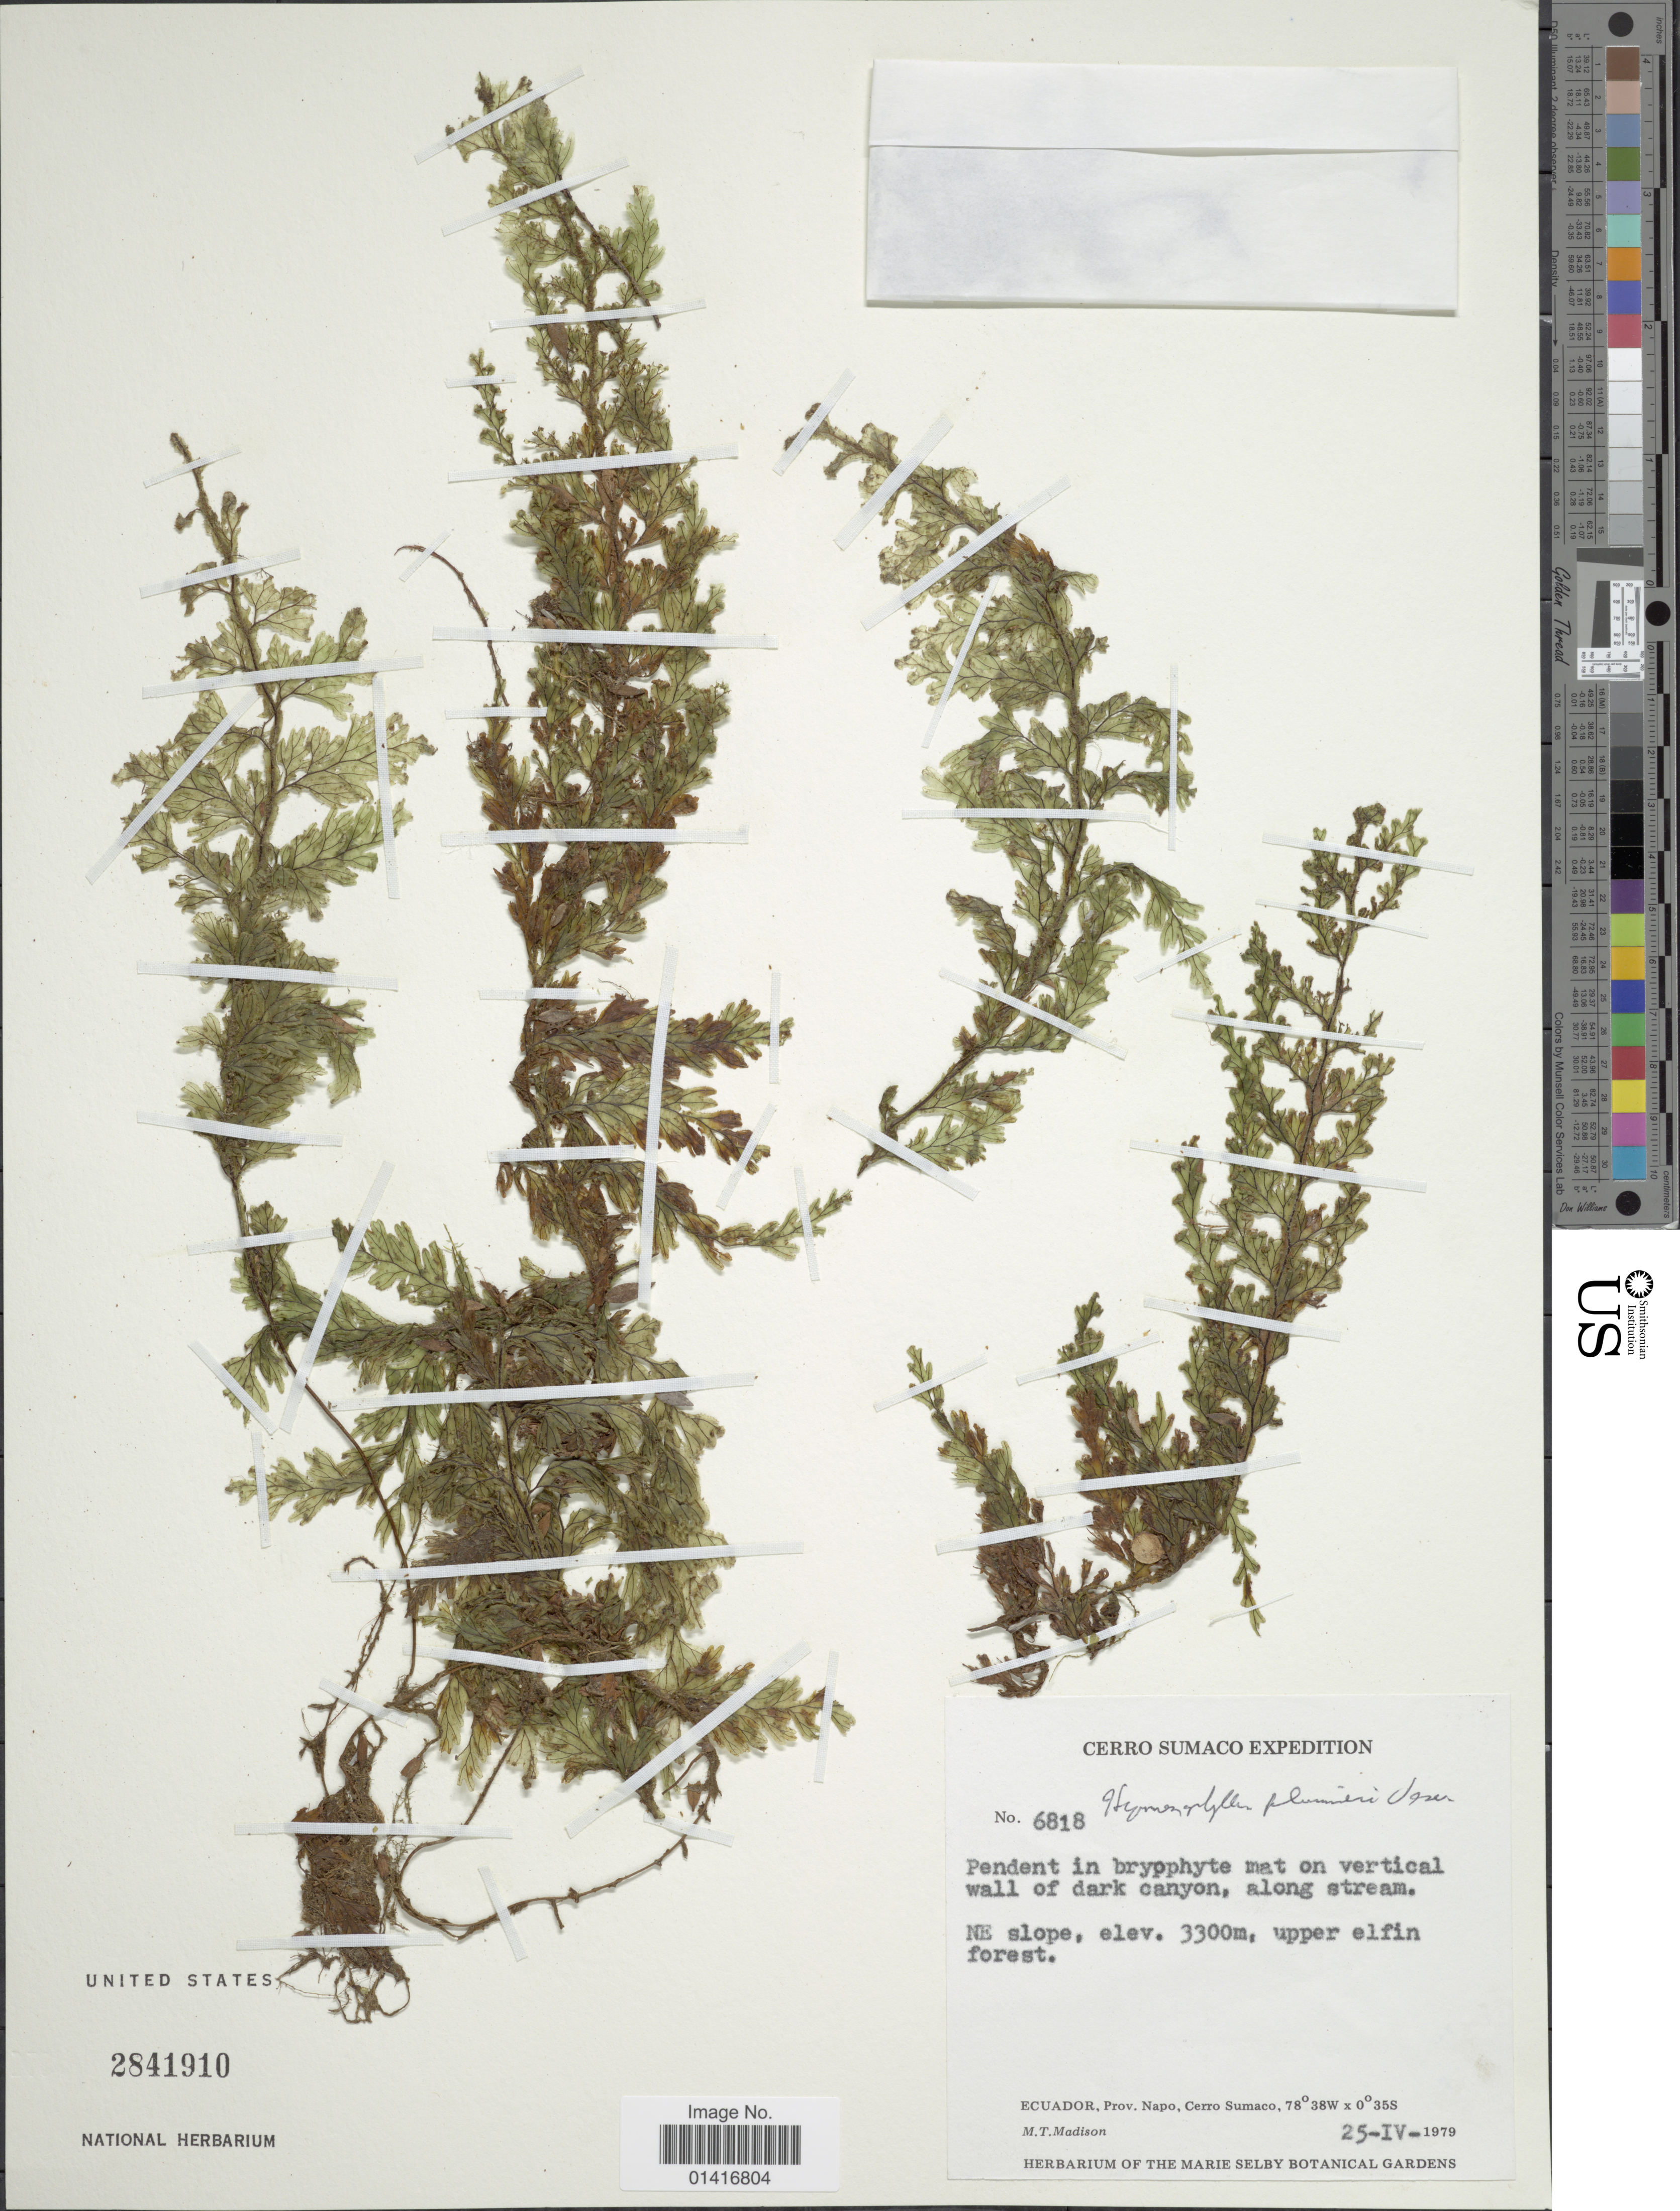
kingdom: Plantae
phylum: Tracheophyta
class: Polypodiopsida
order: Hymenophyllales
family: Hymenophyllaceae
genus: Hymenophyllum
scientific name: Hymenophyllum plumieri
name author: Hook. & Grev.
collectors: M. T. Madison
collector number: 6818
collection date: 1979-04-25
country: Ecuador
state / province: Napo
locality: NE slope, Prov. Napo, Cerro Sumaco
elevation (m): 3300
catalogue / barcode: US 2841910